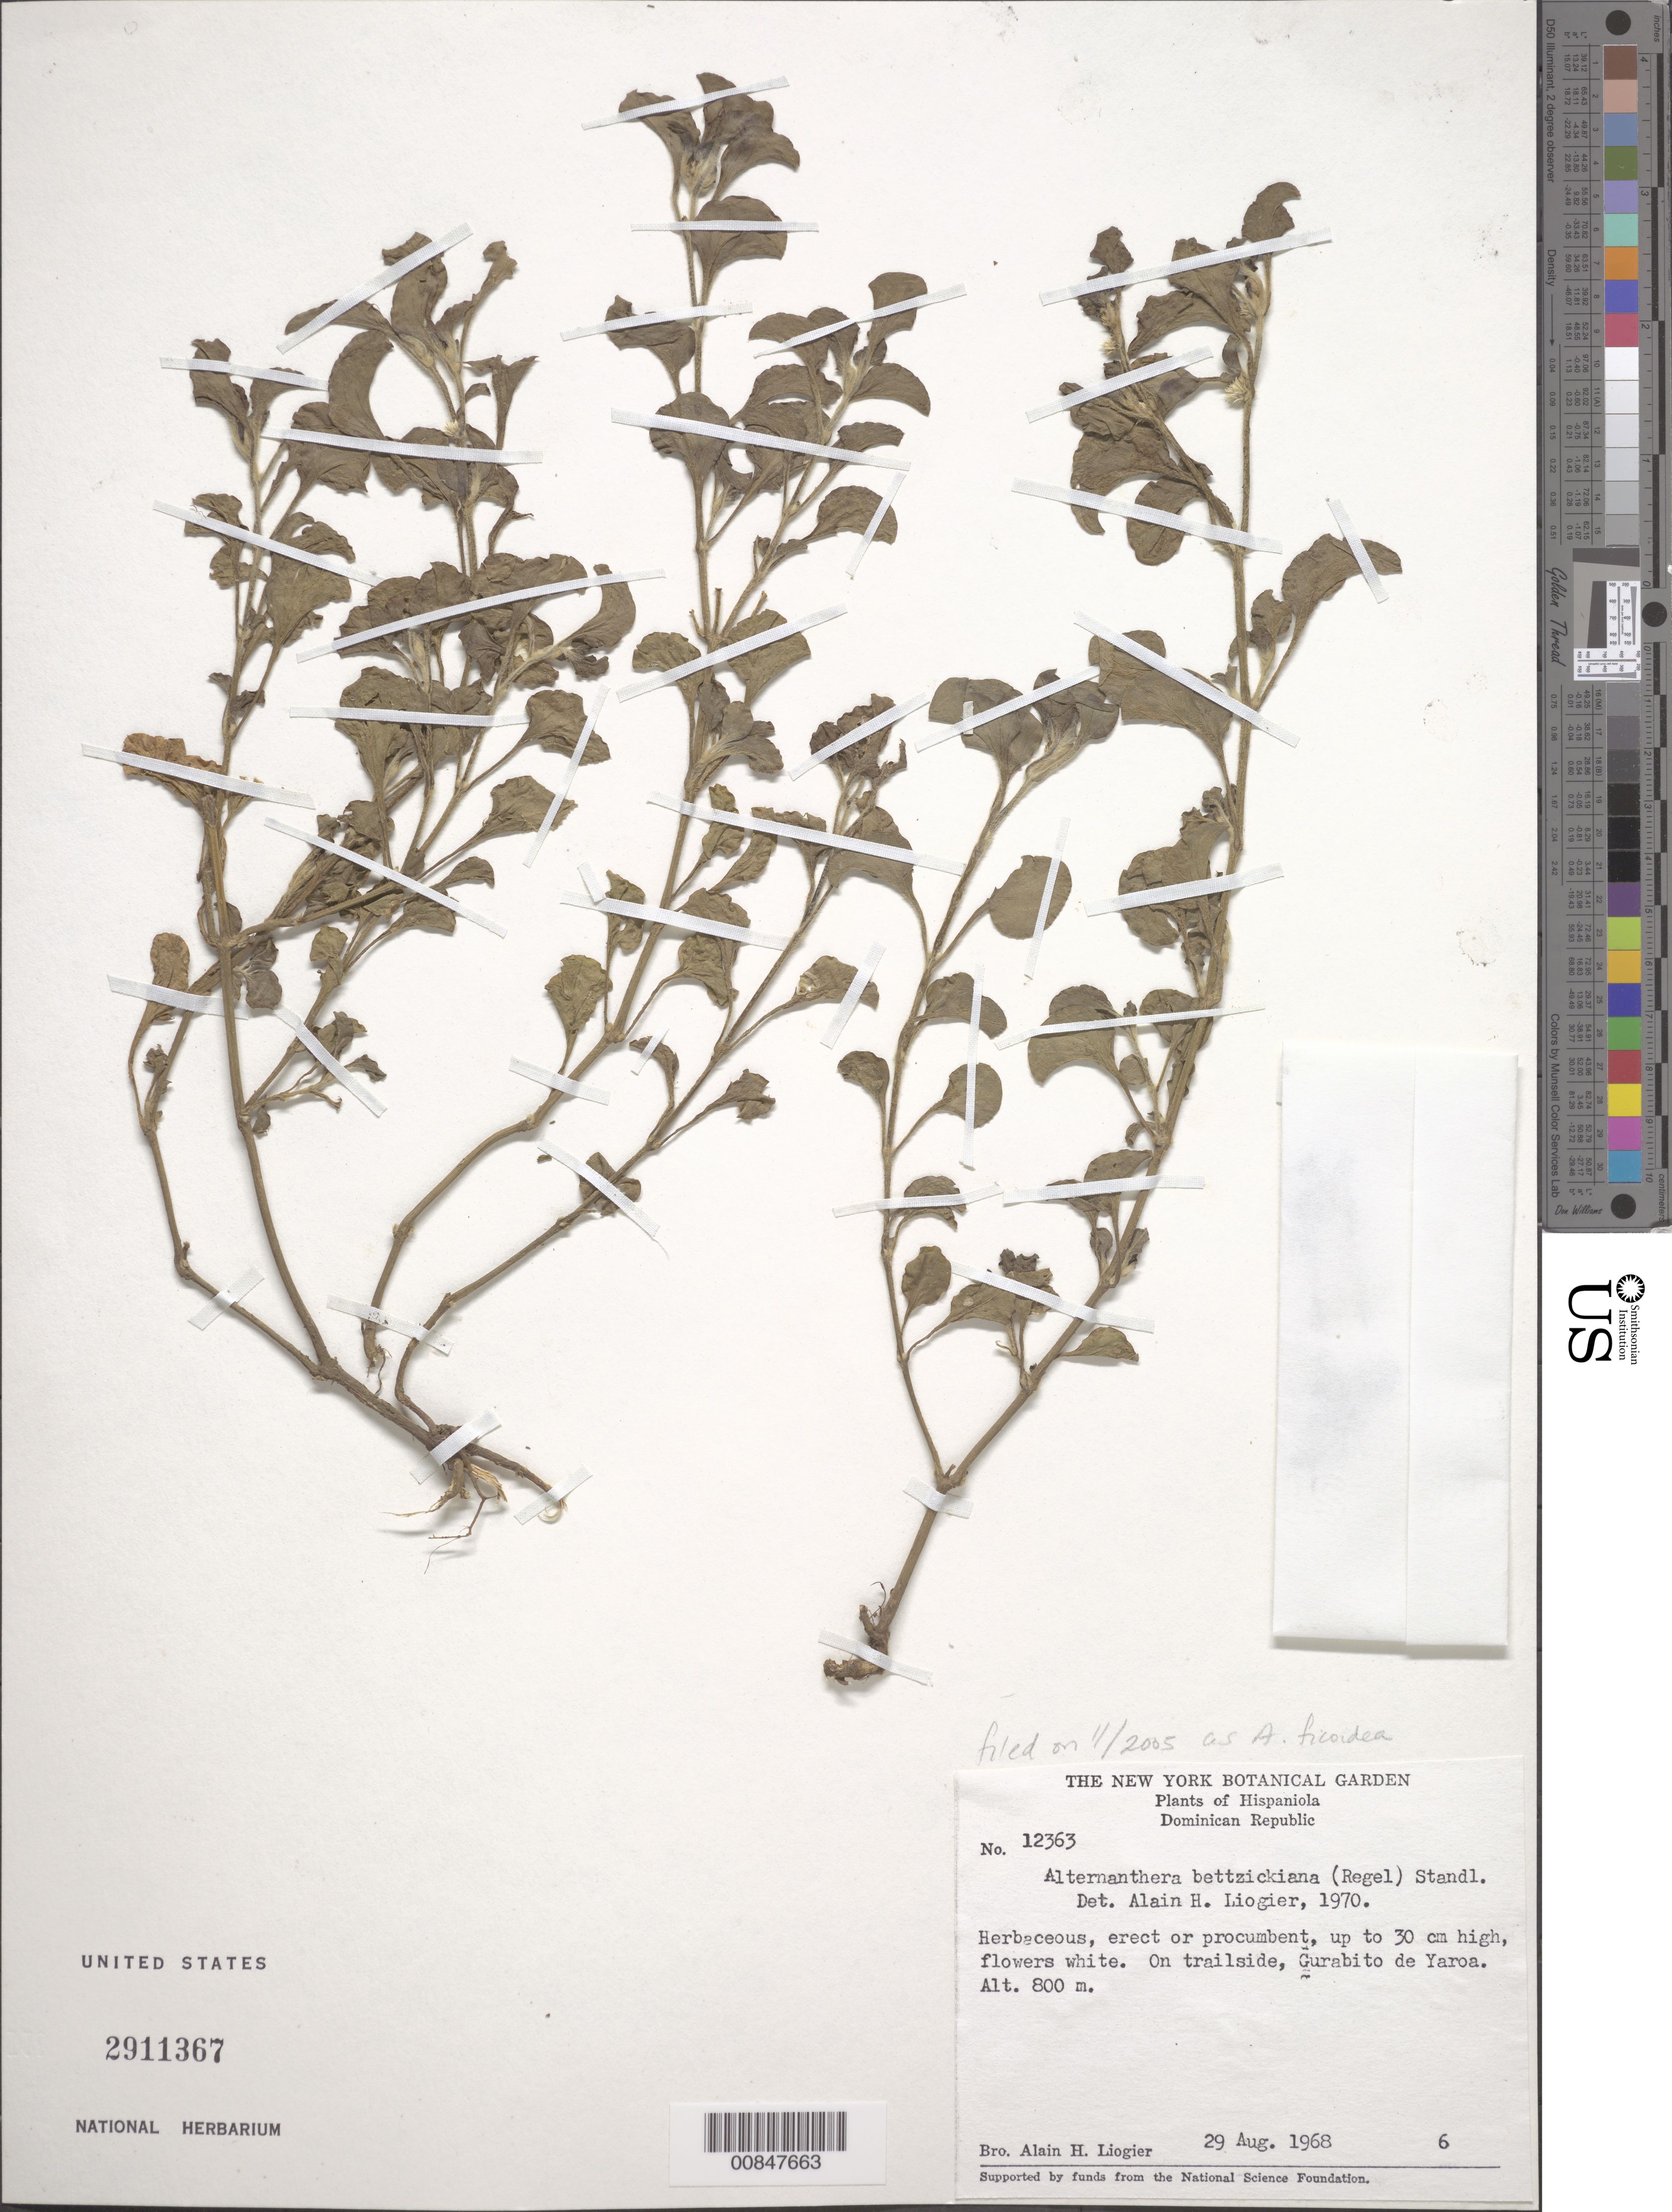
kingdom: Plantae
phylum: Tracheophyta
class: Magnoliopsida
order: Caryophyllales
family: Amaranthaceae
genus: Alternanthera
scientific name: Alternanthera ficoidea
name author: (L.) P. Beauv.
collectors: A. H. Liogier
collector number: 12363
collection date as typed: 29 Aug 1968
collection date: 1968-08-29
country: Dominican Republic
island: Hispaniola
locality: Gurabito de Yaroa.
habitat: On trailside.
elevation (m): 800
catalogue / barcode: US 2911367